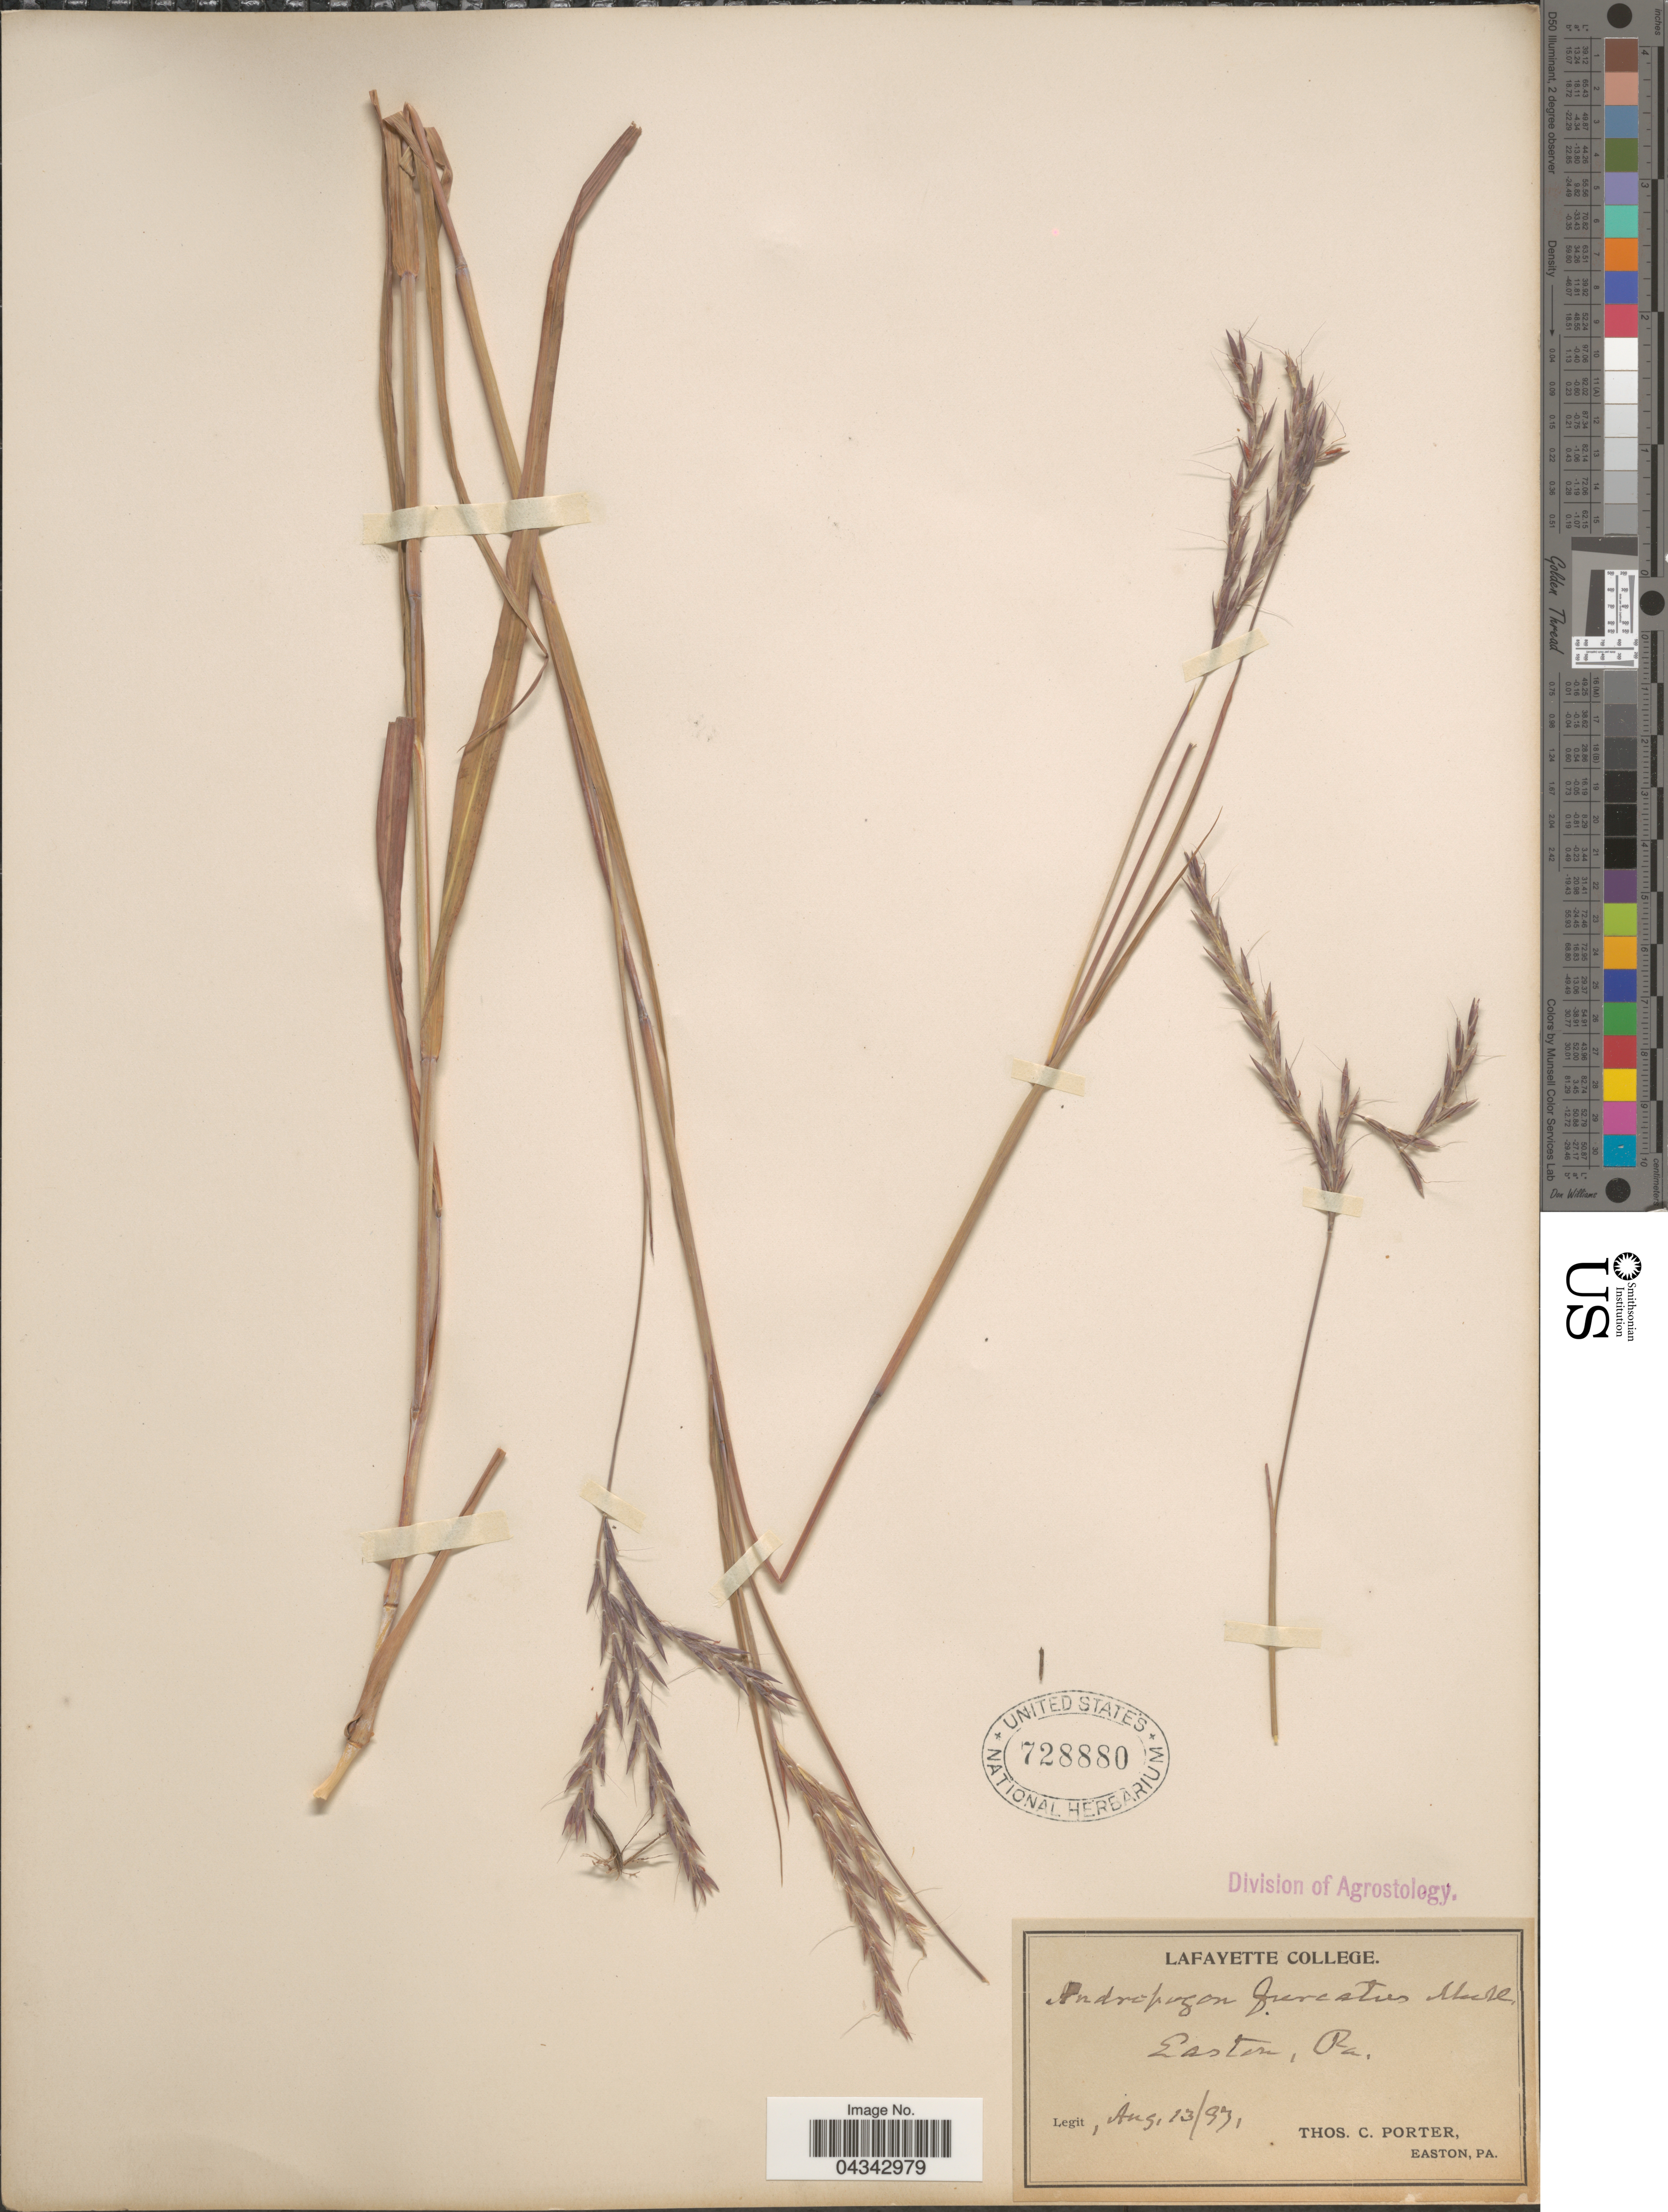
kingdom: Plantae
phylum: Tracheophyta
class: Liliopsida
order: Poales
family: Poaceae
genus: Andropogon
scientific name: Andropogon gerardii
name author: Vitman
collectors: T. Porter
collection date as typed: Transcribed d/m/y: 13/8/93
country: United States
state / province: Pennsylvania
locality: Easton.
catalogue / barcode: US 728880